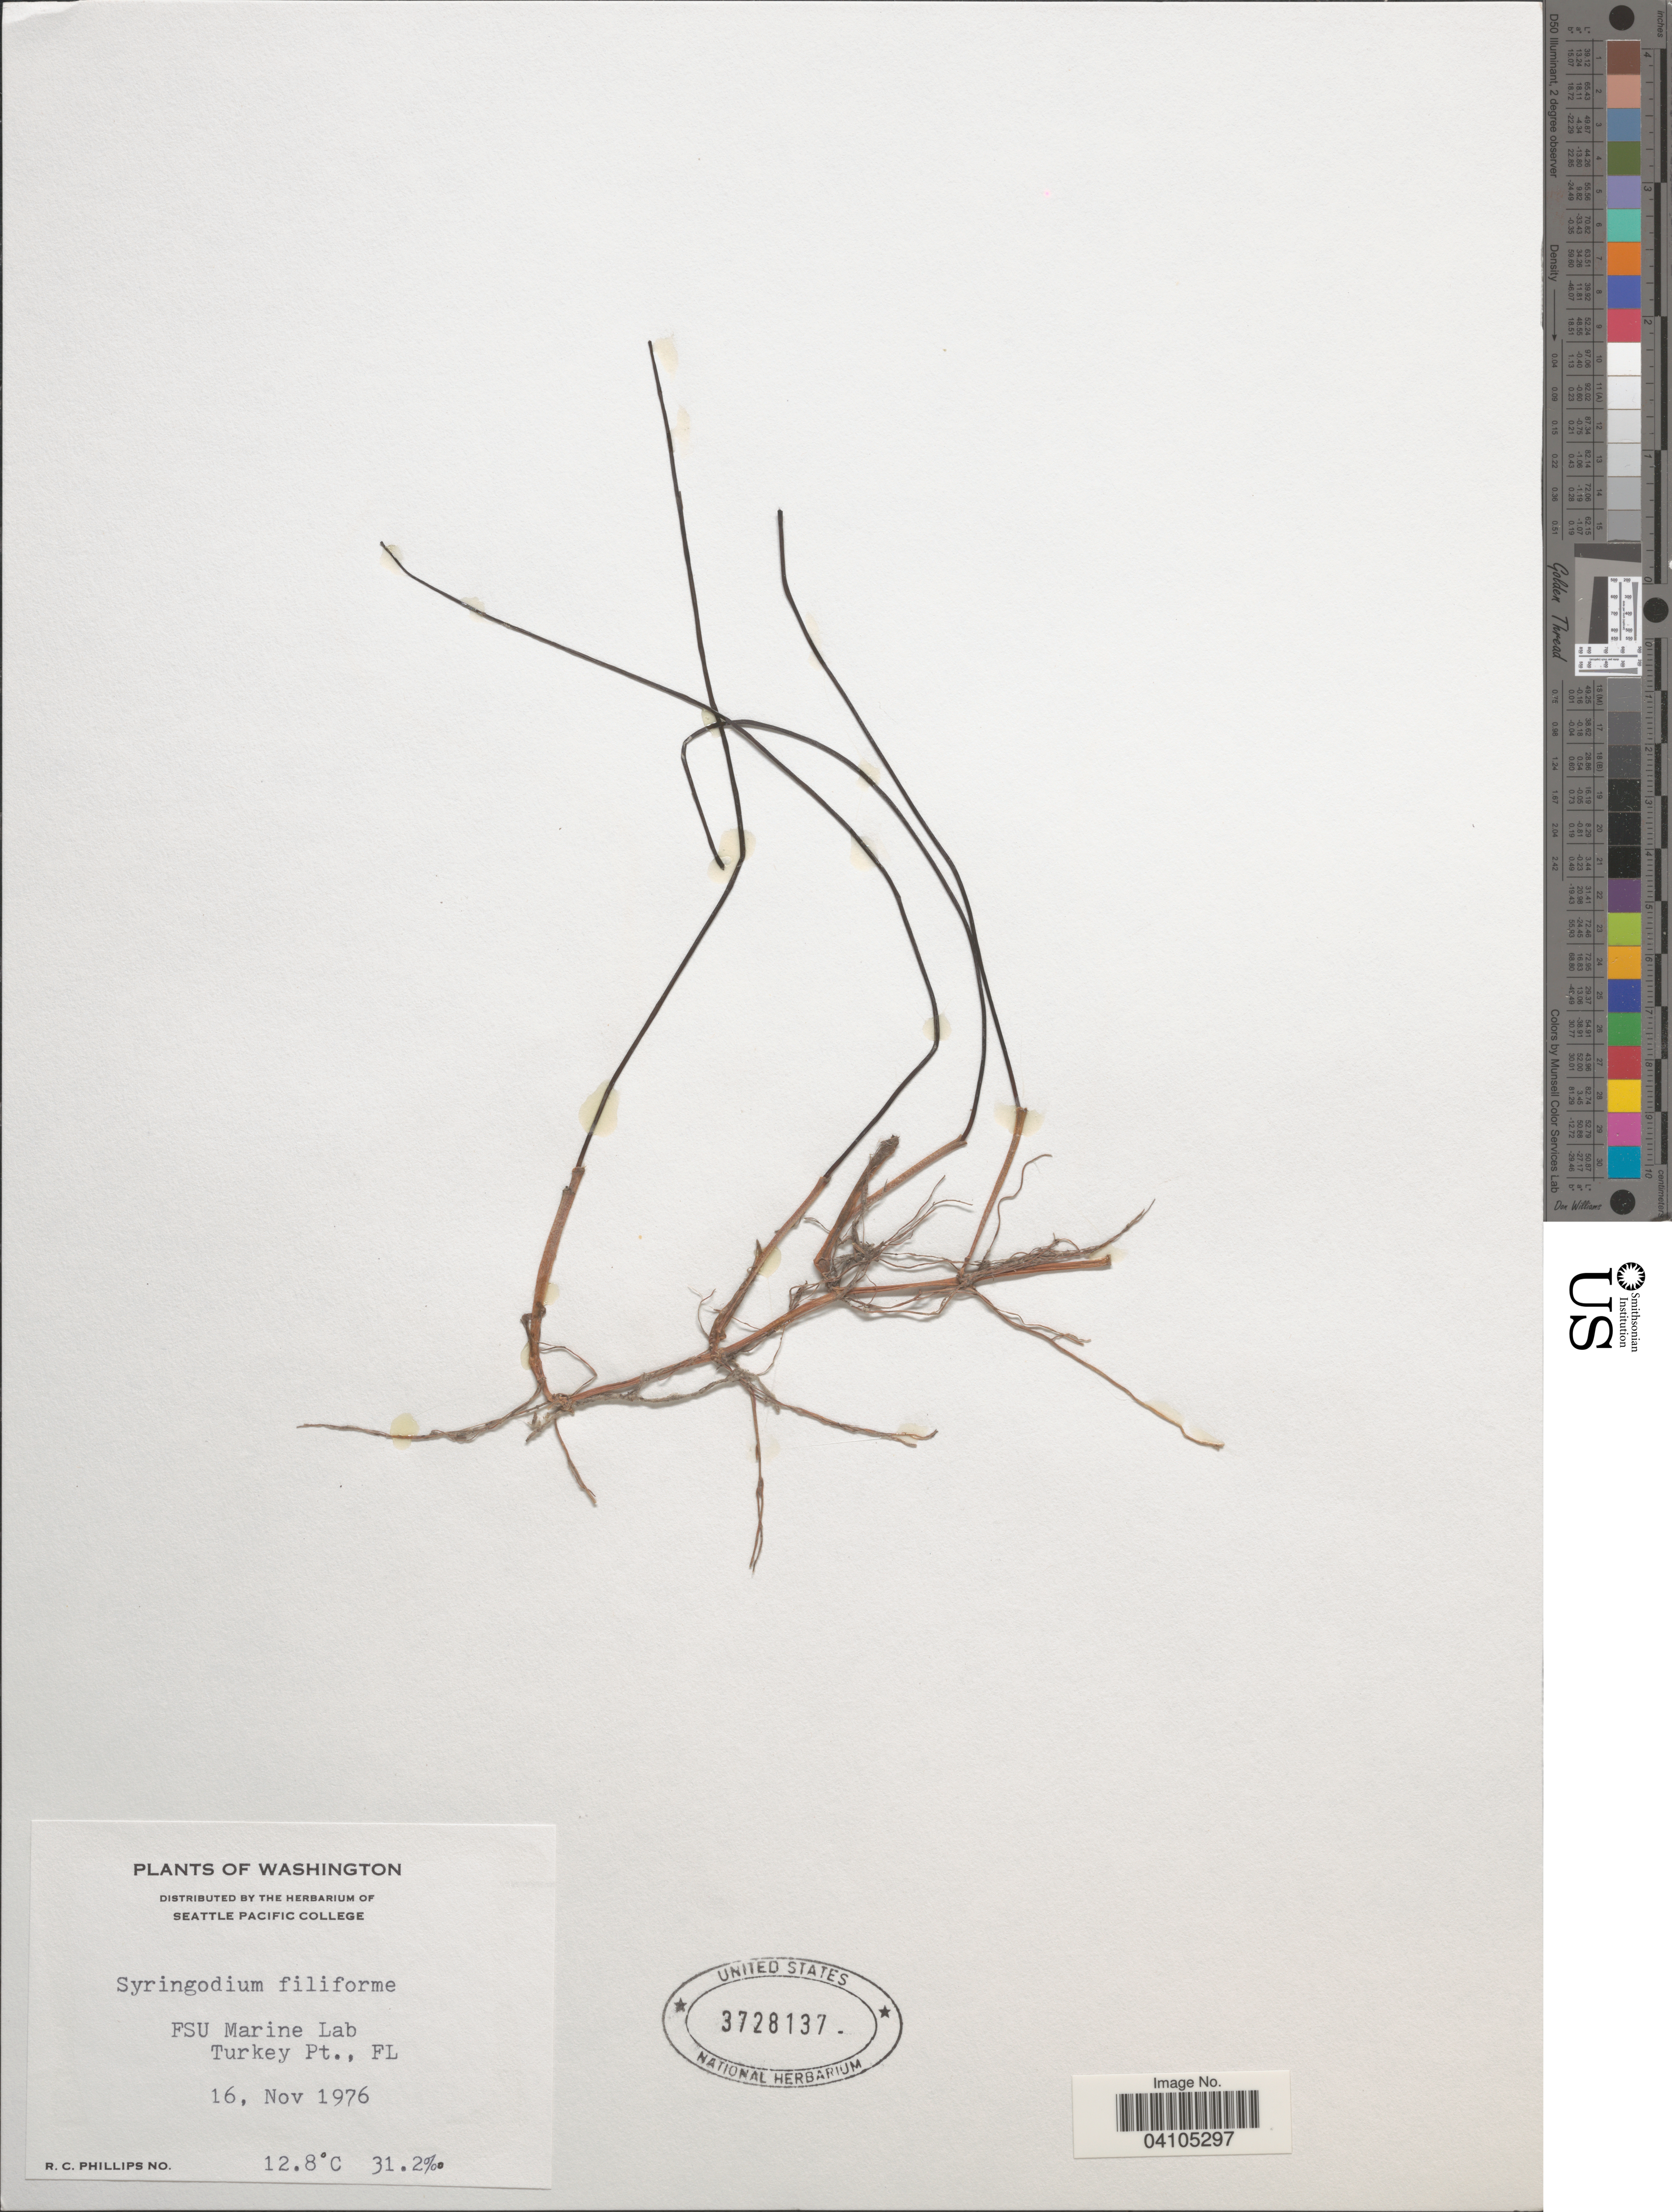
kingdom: Plantae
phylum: Tracheophyta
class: Liliopsida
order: Alismatales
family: Cymodoceaceae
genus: Syringodium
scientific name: Syringodium filiforme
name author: Kütz.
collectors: R. C. Phillips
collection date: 1976-11-16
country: United States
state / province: Florida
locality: FSU Marine Lab. Turkey Pt.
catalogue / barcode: US 3728137